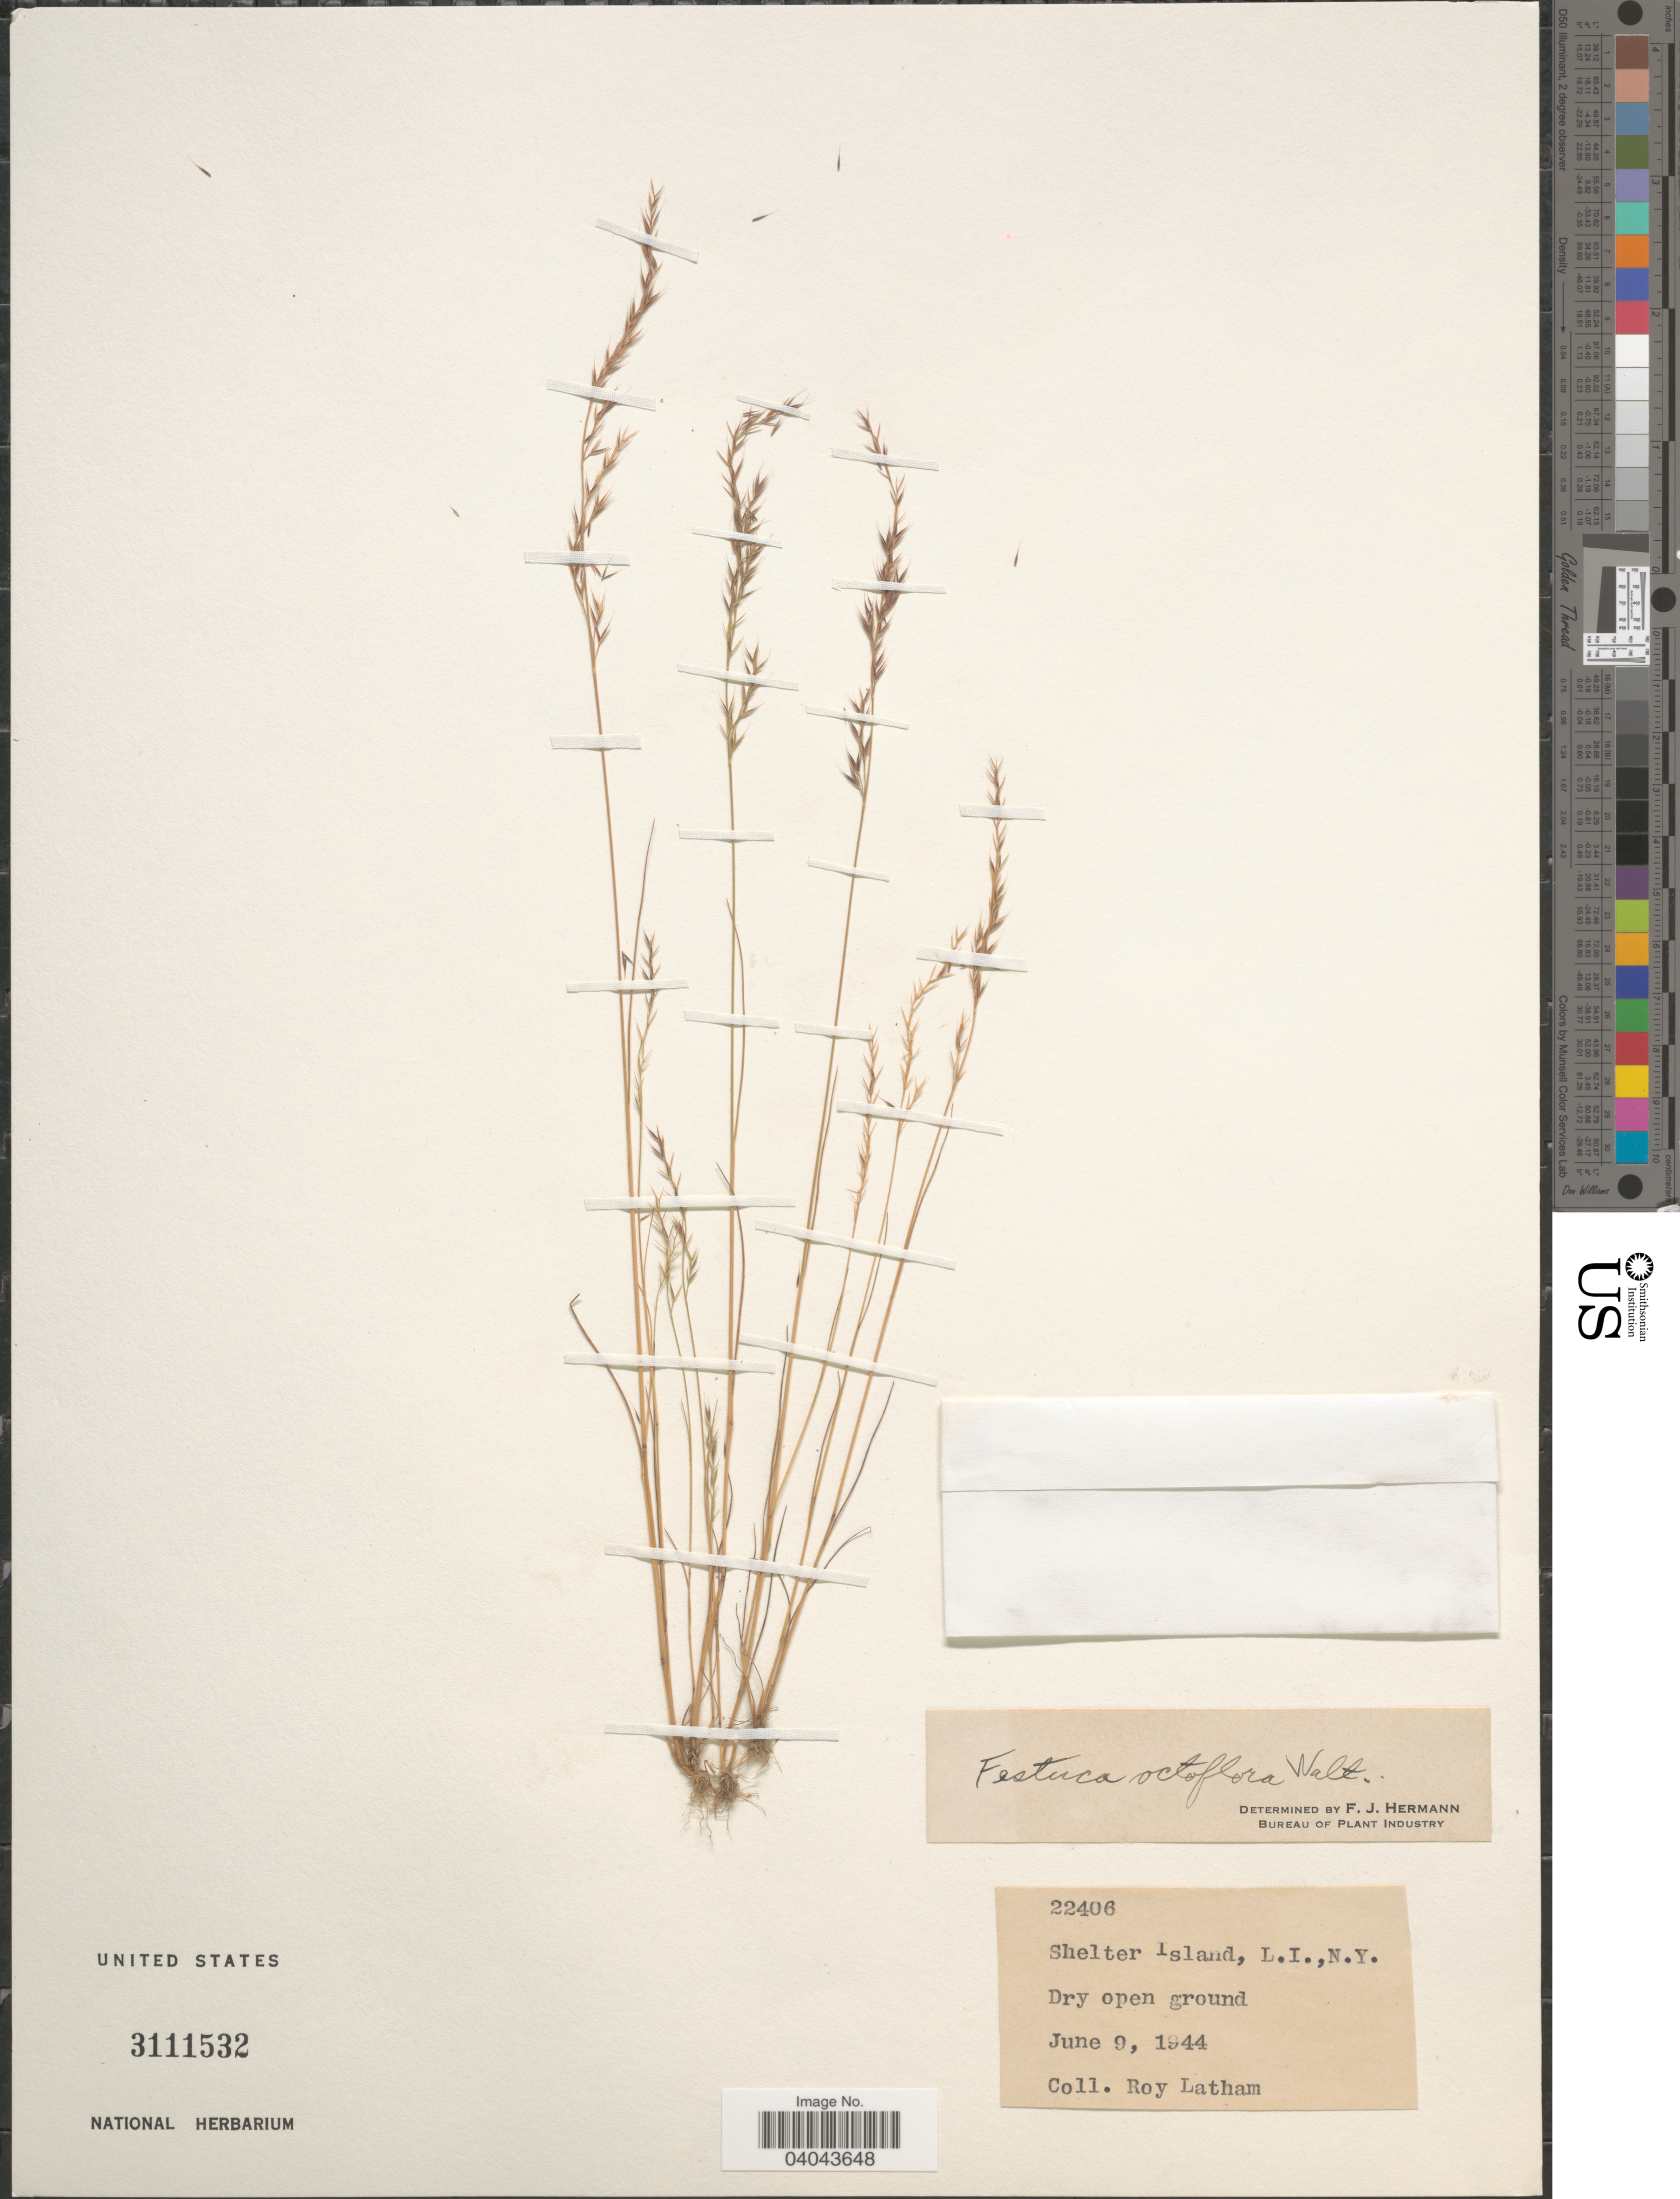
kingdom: Plantae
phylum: Tracheophyta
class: Liliopsida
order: Poales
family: Poaceae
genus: Festuca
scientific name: Festuca octoflora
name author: Walter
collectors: R. Latham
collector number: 22406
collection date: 1944-06-09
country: United States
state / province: New York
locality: Shelter Island, L. I.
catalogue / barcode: US 3111532